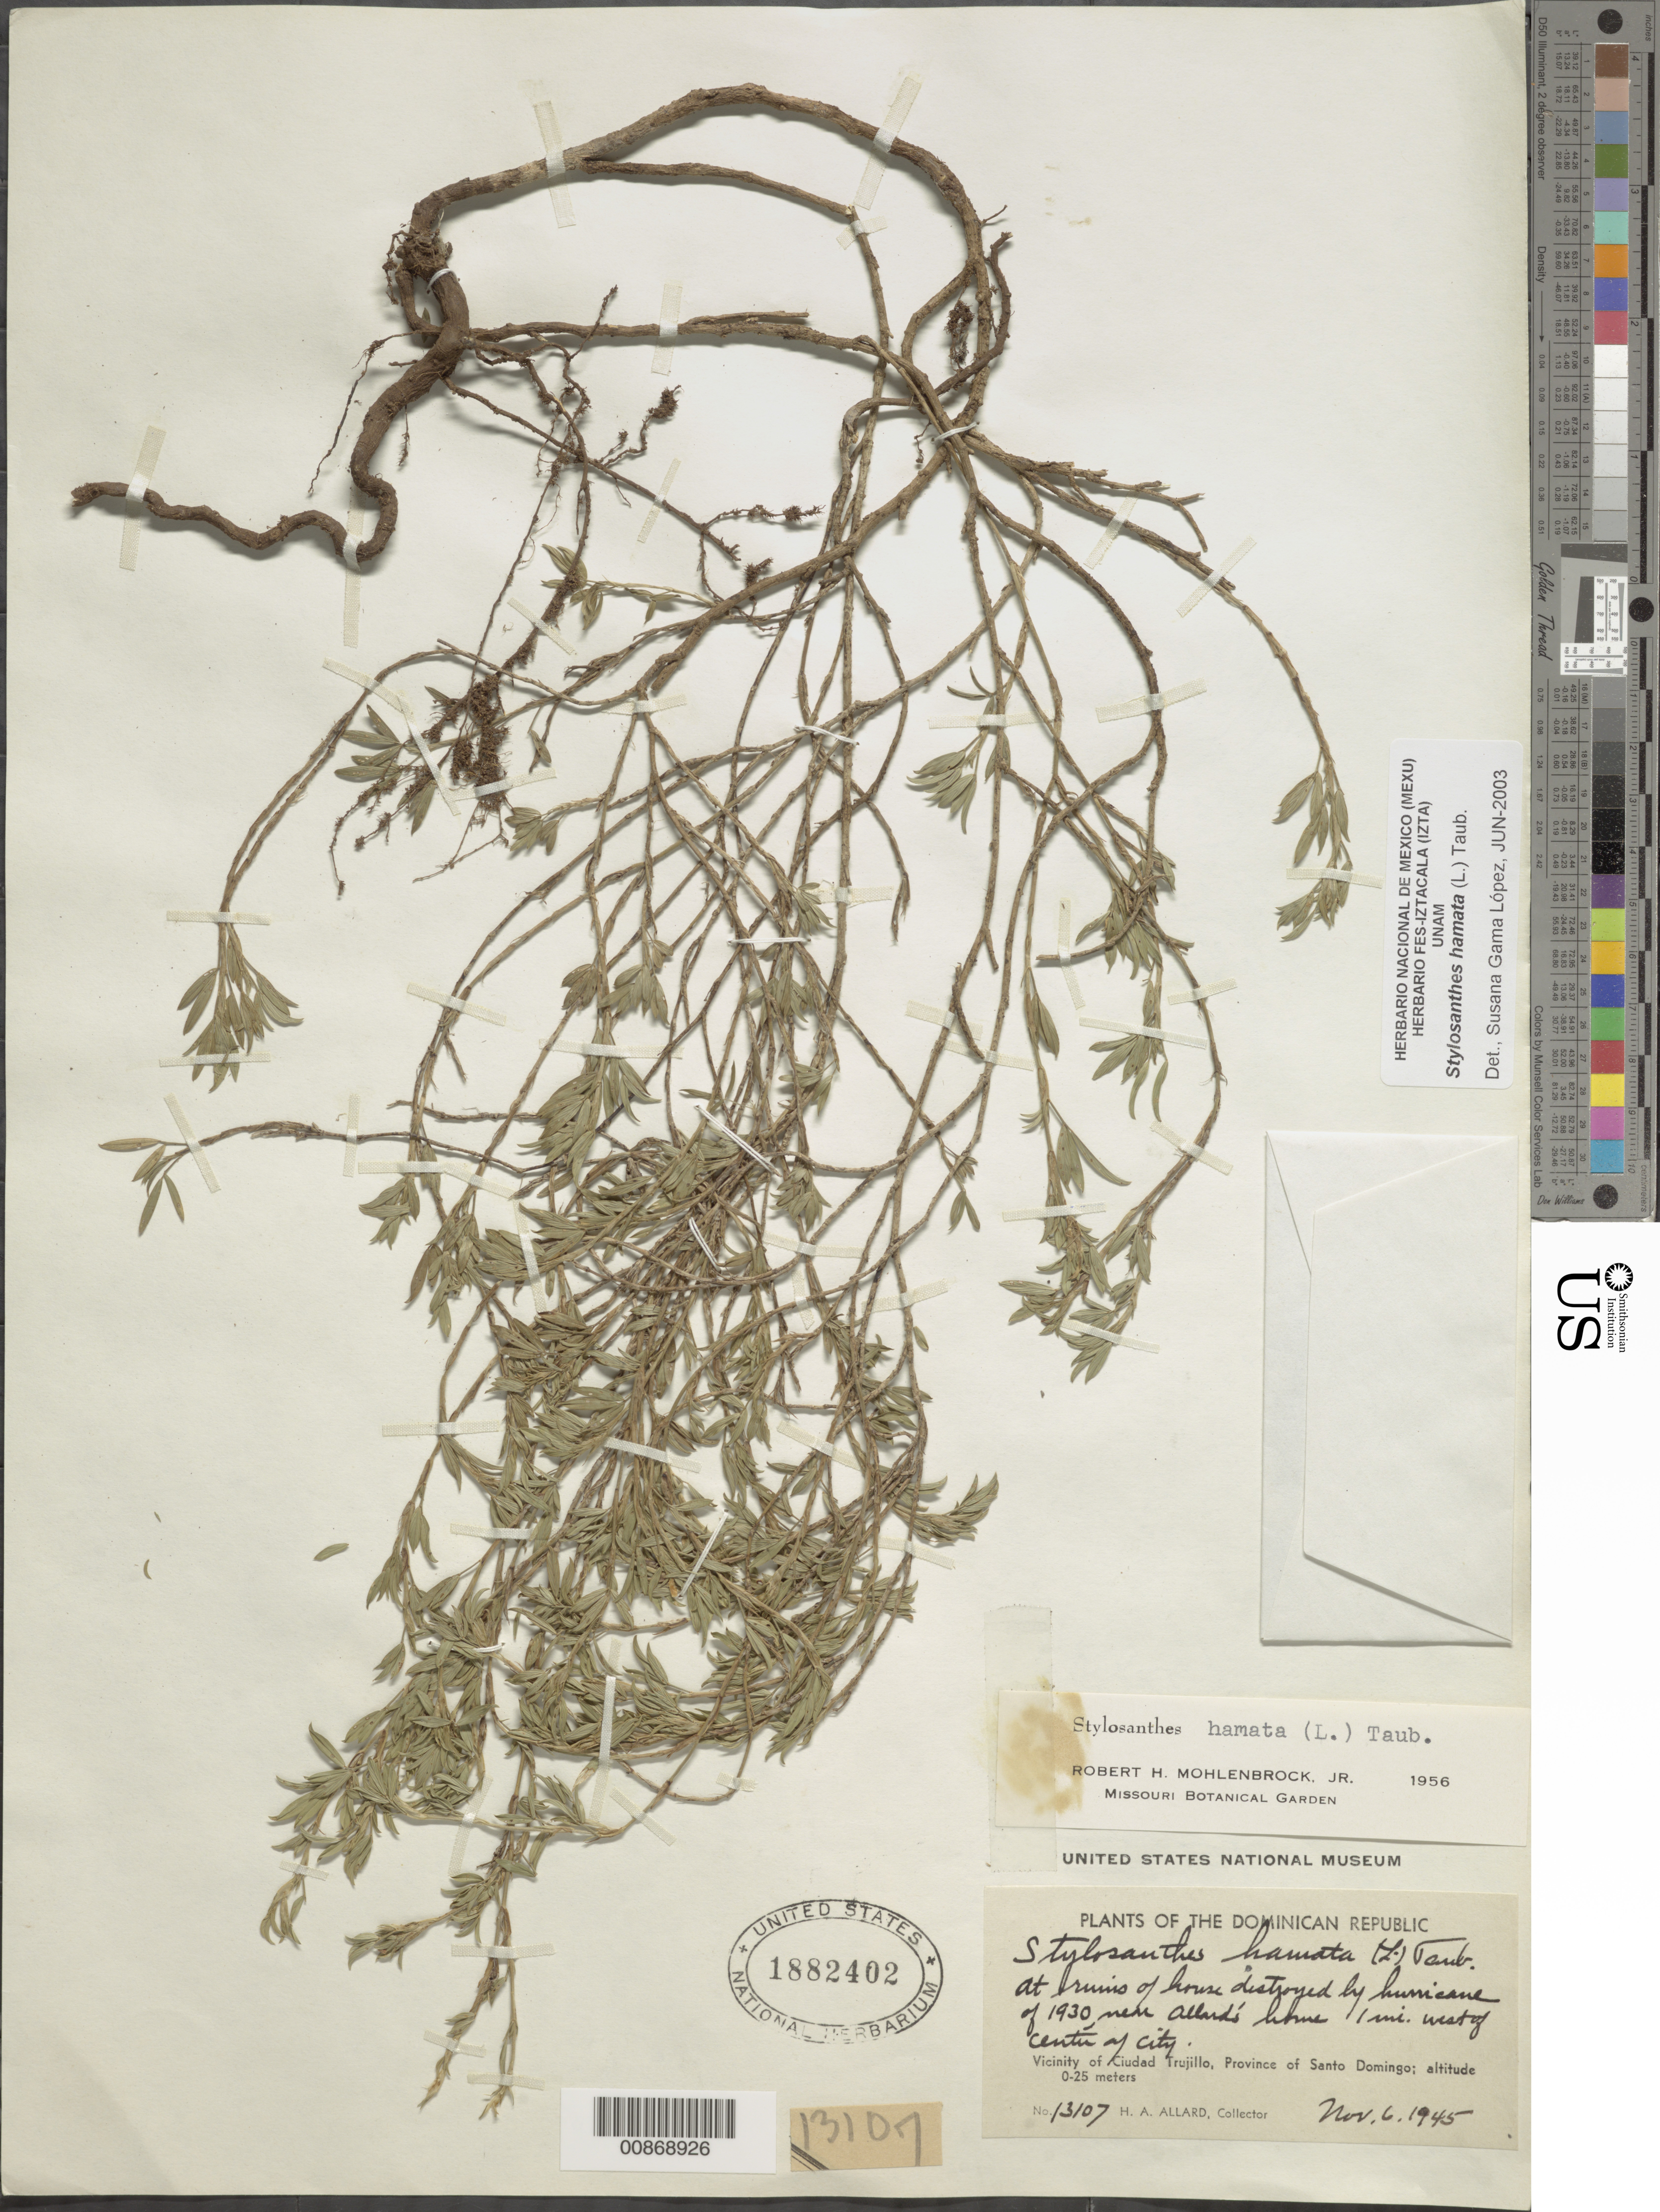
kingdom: Plantae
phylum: Tracheophyta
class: Magnoliopsida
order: Fabales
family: Fabaceae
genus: Stylosanthes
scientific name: Stylosanthes hamata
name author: (L.) Taub.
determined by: Gama López, S.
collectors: H. A. Allard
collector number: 13107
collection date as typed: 06 Nov 1945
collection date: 1945-11-06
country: Dominican Republic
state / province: Distrito Nacional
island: Hispaniola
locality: Vicinity of Ciudad Trujillo, Province of Santo Domingo (obsolete). At ruins of house destroyed by hurricane of 1930, near Allard's home, 1 mi. W of center of city.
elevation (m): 0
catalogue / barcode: US 1882402